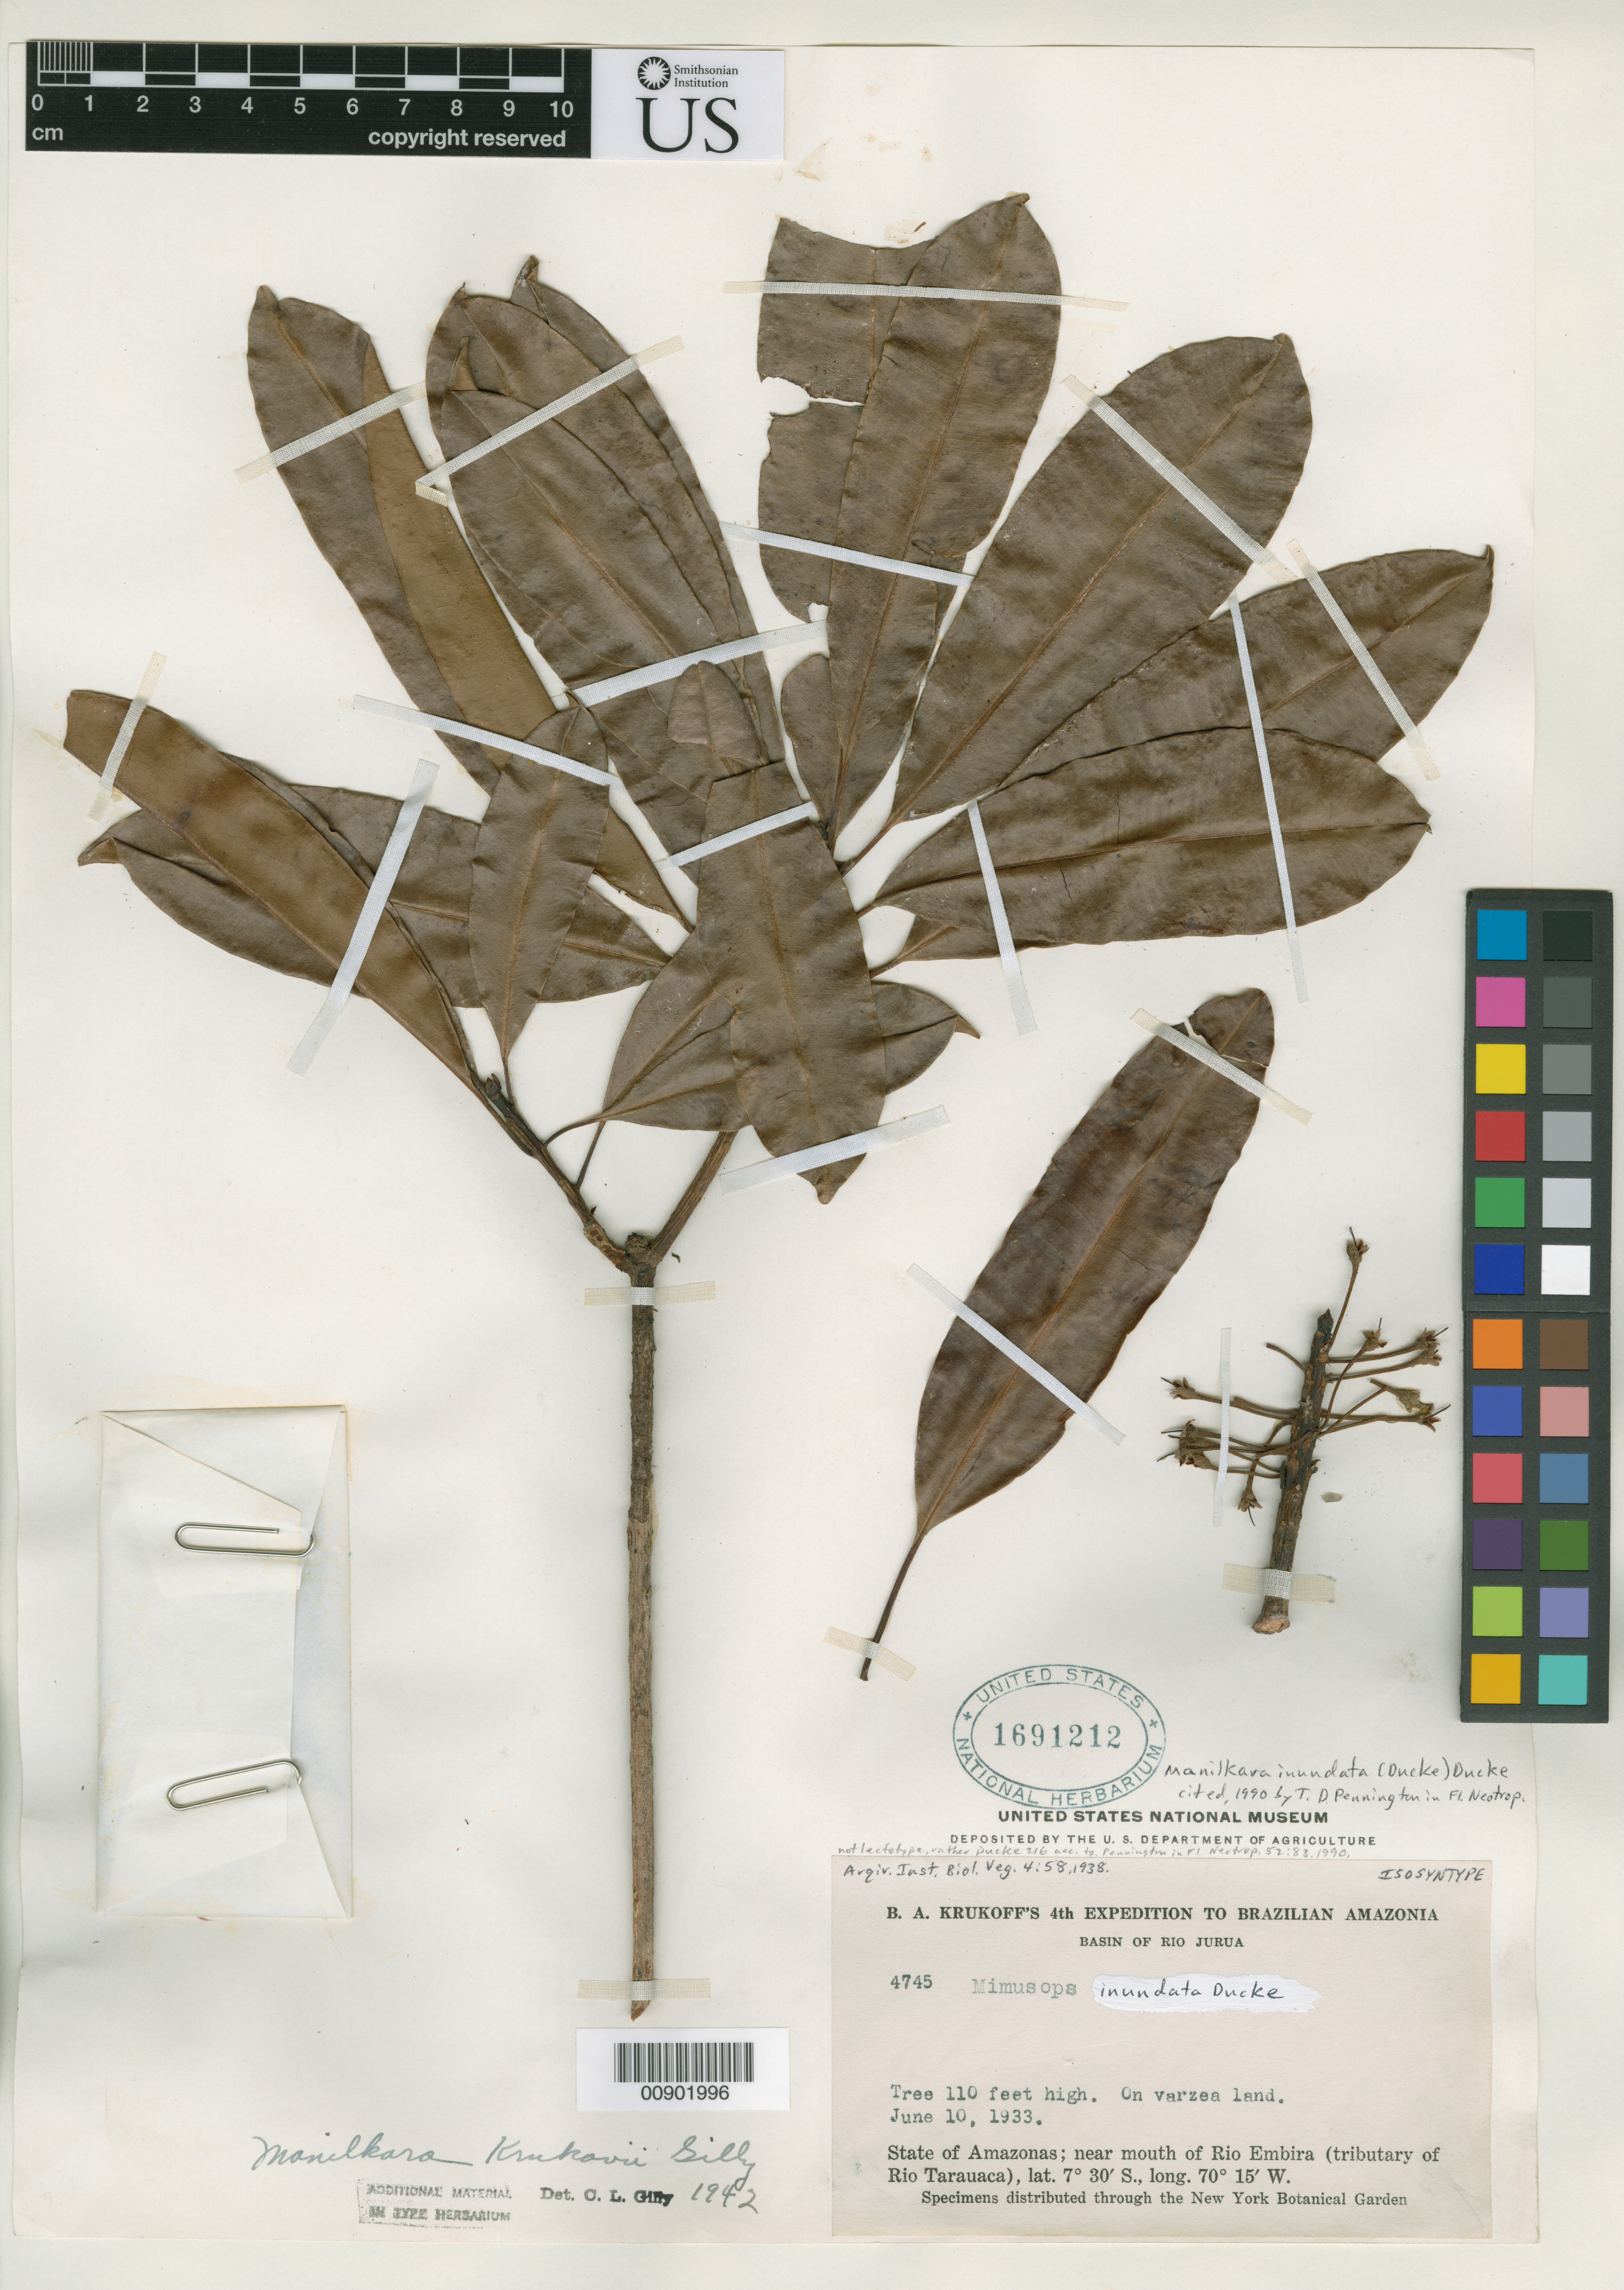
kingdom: Plantae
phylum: Tracheophyta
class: Magnoliopsida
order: Ericales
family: Sapotaceae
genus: Mimusops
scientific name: Mimusops inundata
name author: Ducke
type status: Isosyntype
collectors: B. A. Krukoff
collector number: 4745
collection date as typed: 10 Jun 1933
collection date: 1933-06-10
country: Brazil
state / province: Amazonas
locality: State of Amazonas: near mouth of Rio Embira (tributary of Rio Tarauaca).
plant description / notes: Currently accepted name as cited by Pennington, Fl. Neotrop. Monogr. 52: 83 (1990).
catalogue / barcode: US 1691212